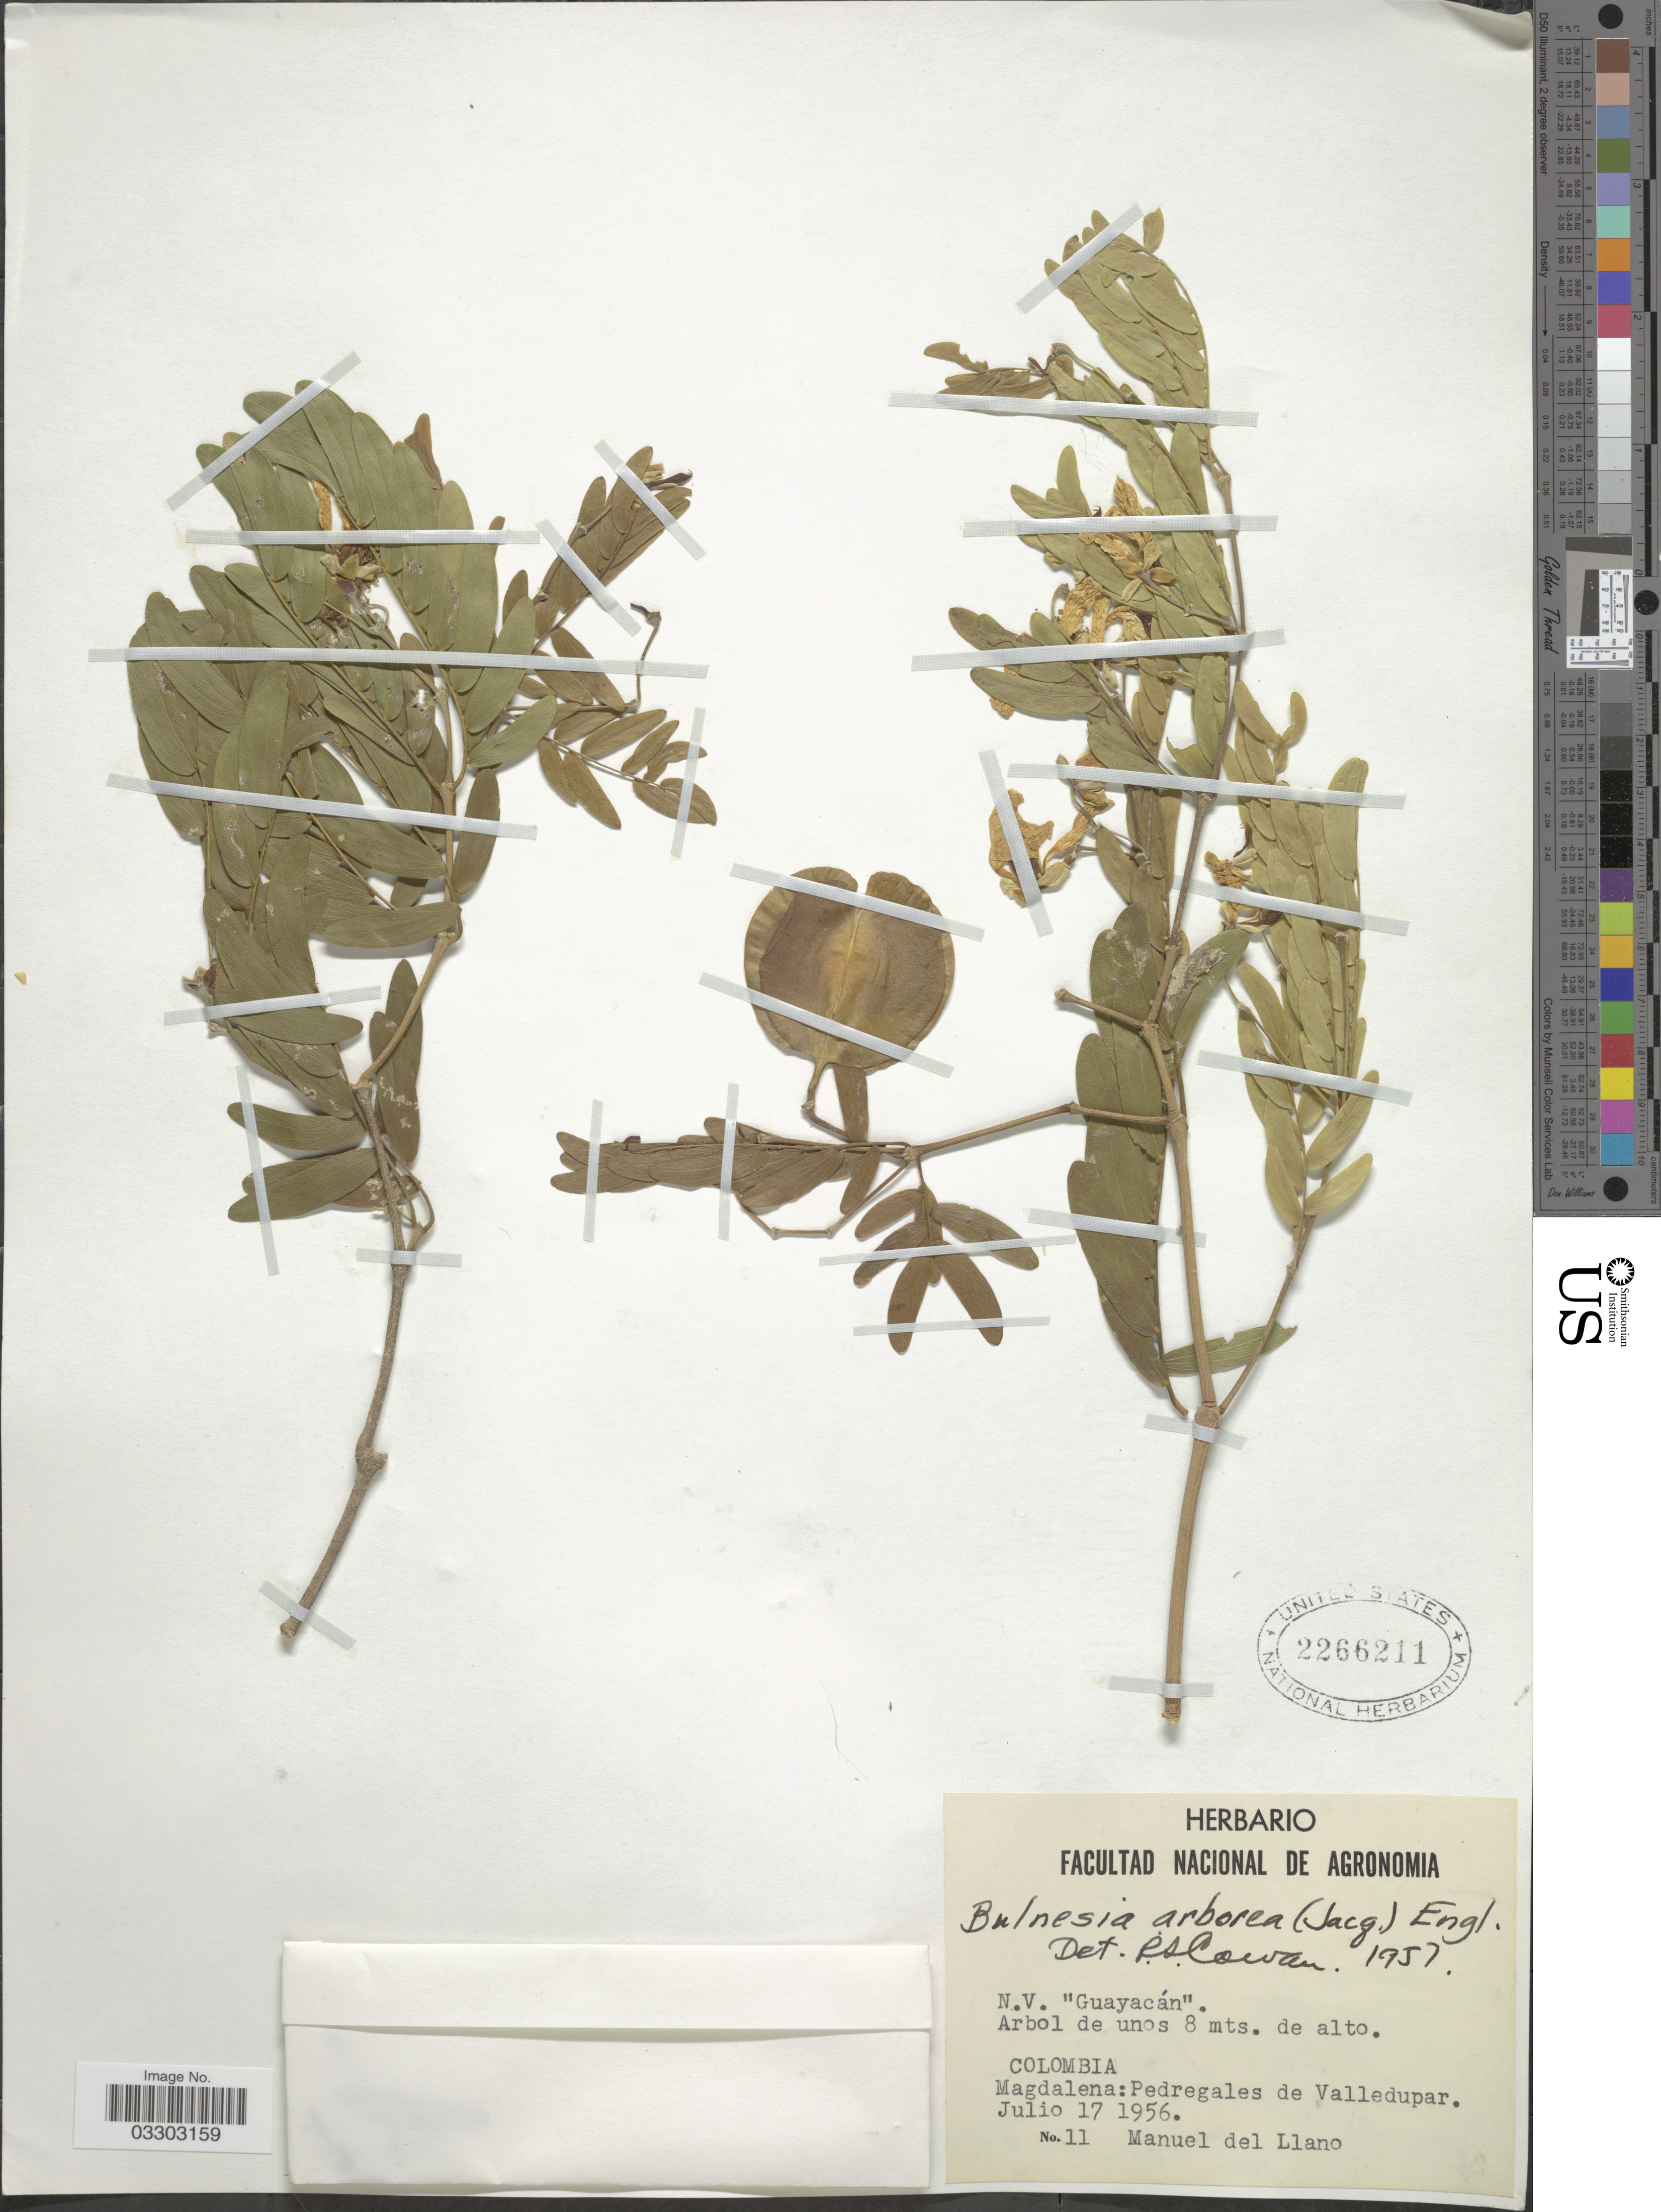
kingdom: Plantae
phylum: Tracheophyta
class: Magnoliopsida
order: Zygophyllales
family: Zygophyllaceae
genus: Gonopterodendron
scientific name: Gonopterodendron arboreum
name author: (Jacq.) Godoy-Bürki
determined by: U.S. National Herbarium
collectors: M. d. Llano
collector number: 11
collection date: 1956-07-17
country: Colombia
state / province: Magdalena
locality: Pedregales de Valledupar.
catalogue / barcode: US 2266211